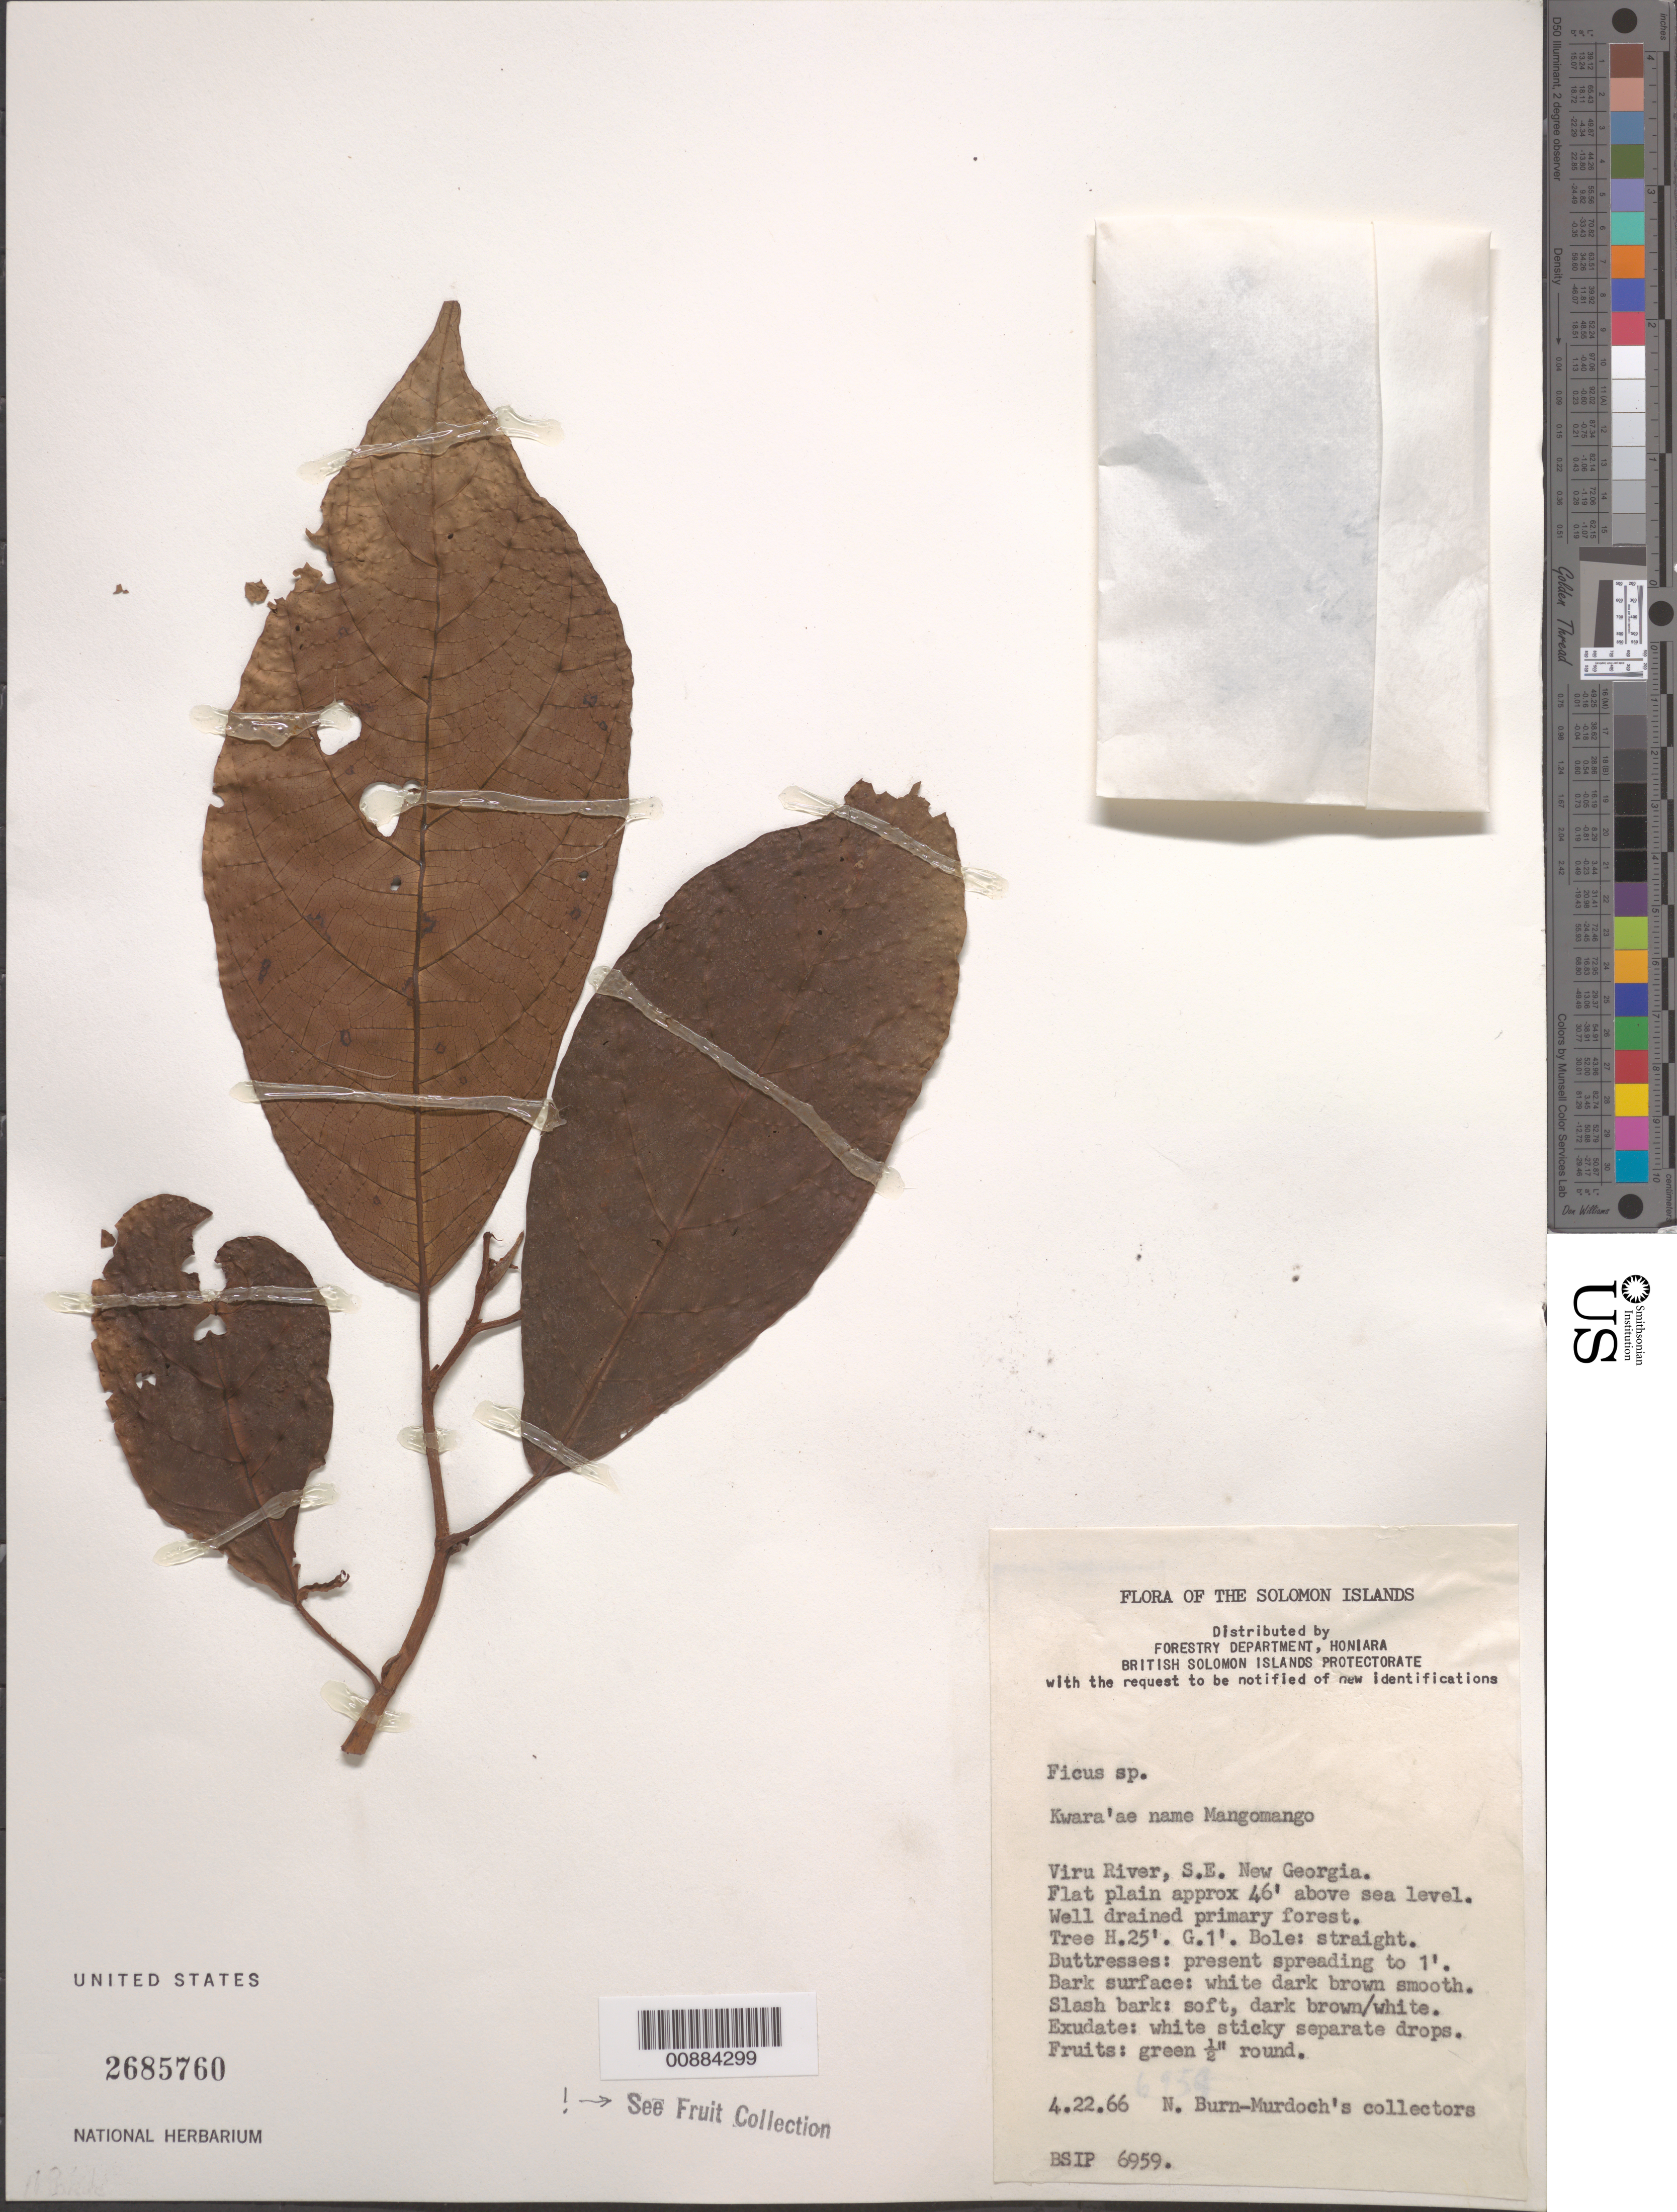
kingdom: Plantae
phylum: Tracheophyta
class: Magnoliopsida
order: Rosales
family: Moraceae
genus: Ficus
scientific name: Ficus sp.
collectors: N. Burn-Murdoch's collectors & et al.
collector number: BSIP 6959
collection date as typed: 22 Apr 1966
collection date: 1966-04-22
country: Solomon Islands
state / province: Western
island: New Georgia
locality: Viru River, SE New Georgia.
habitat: Flat plain. Well drained primary forest.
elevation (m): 14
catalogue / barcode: US 2685760